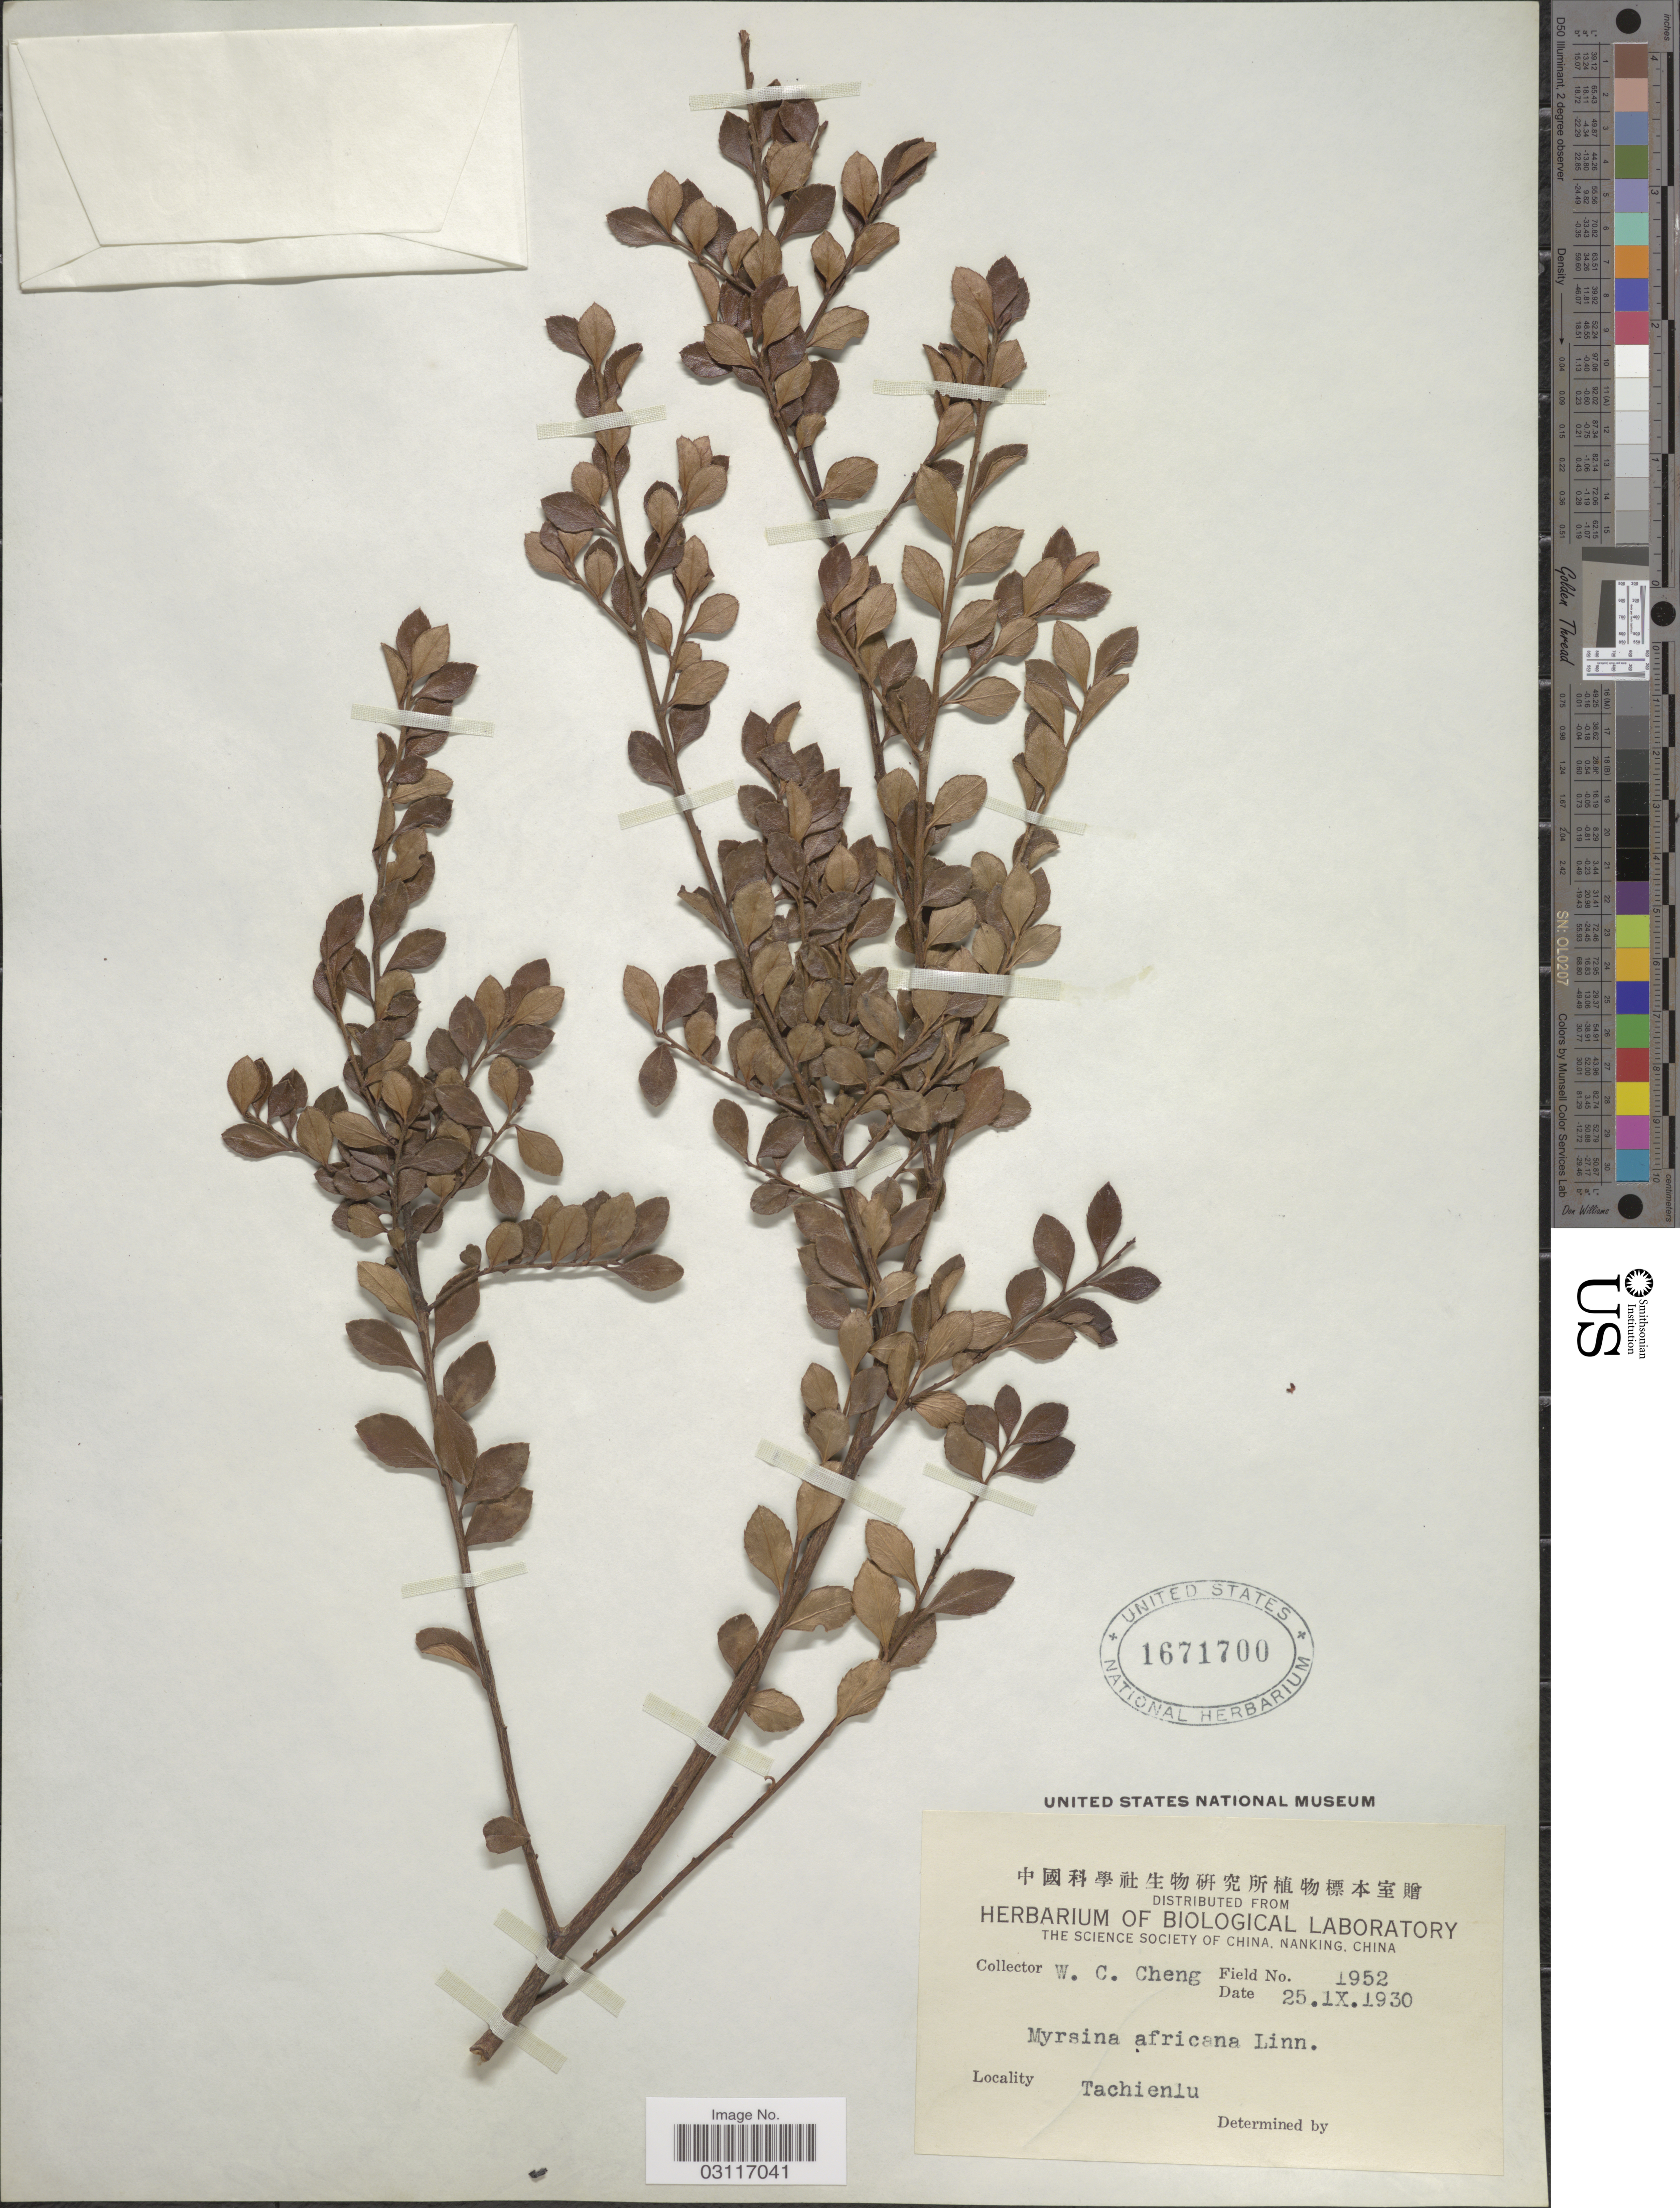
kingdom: Plantae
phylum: Tracheophyta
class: Magnoliopsida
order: Ericales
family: Primulaceae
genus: Myrsine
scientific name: Myrsine africana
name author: L.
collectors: W. C. Cheng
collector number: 1952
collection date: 1930-09-25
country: China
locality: Tachienlu.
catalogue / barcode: US 1671700